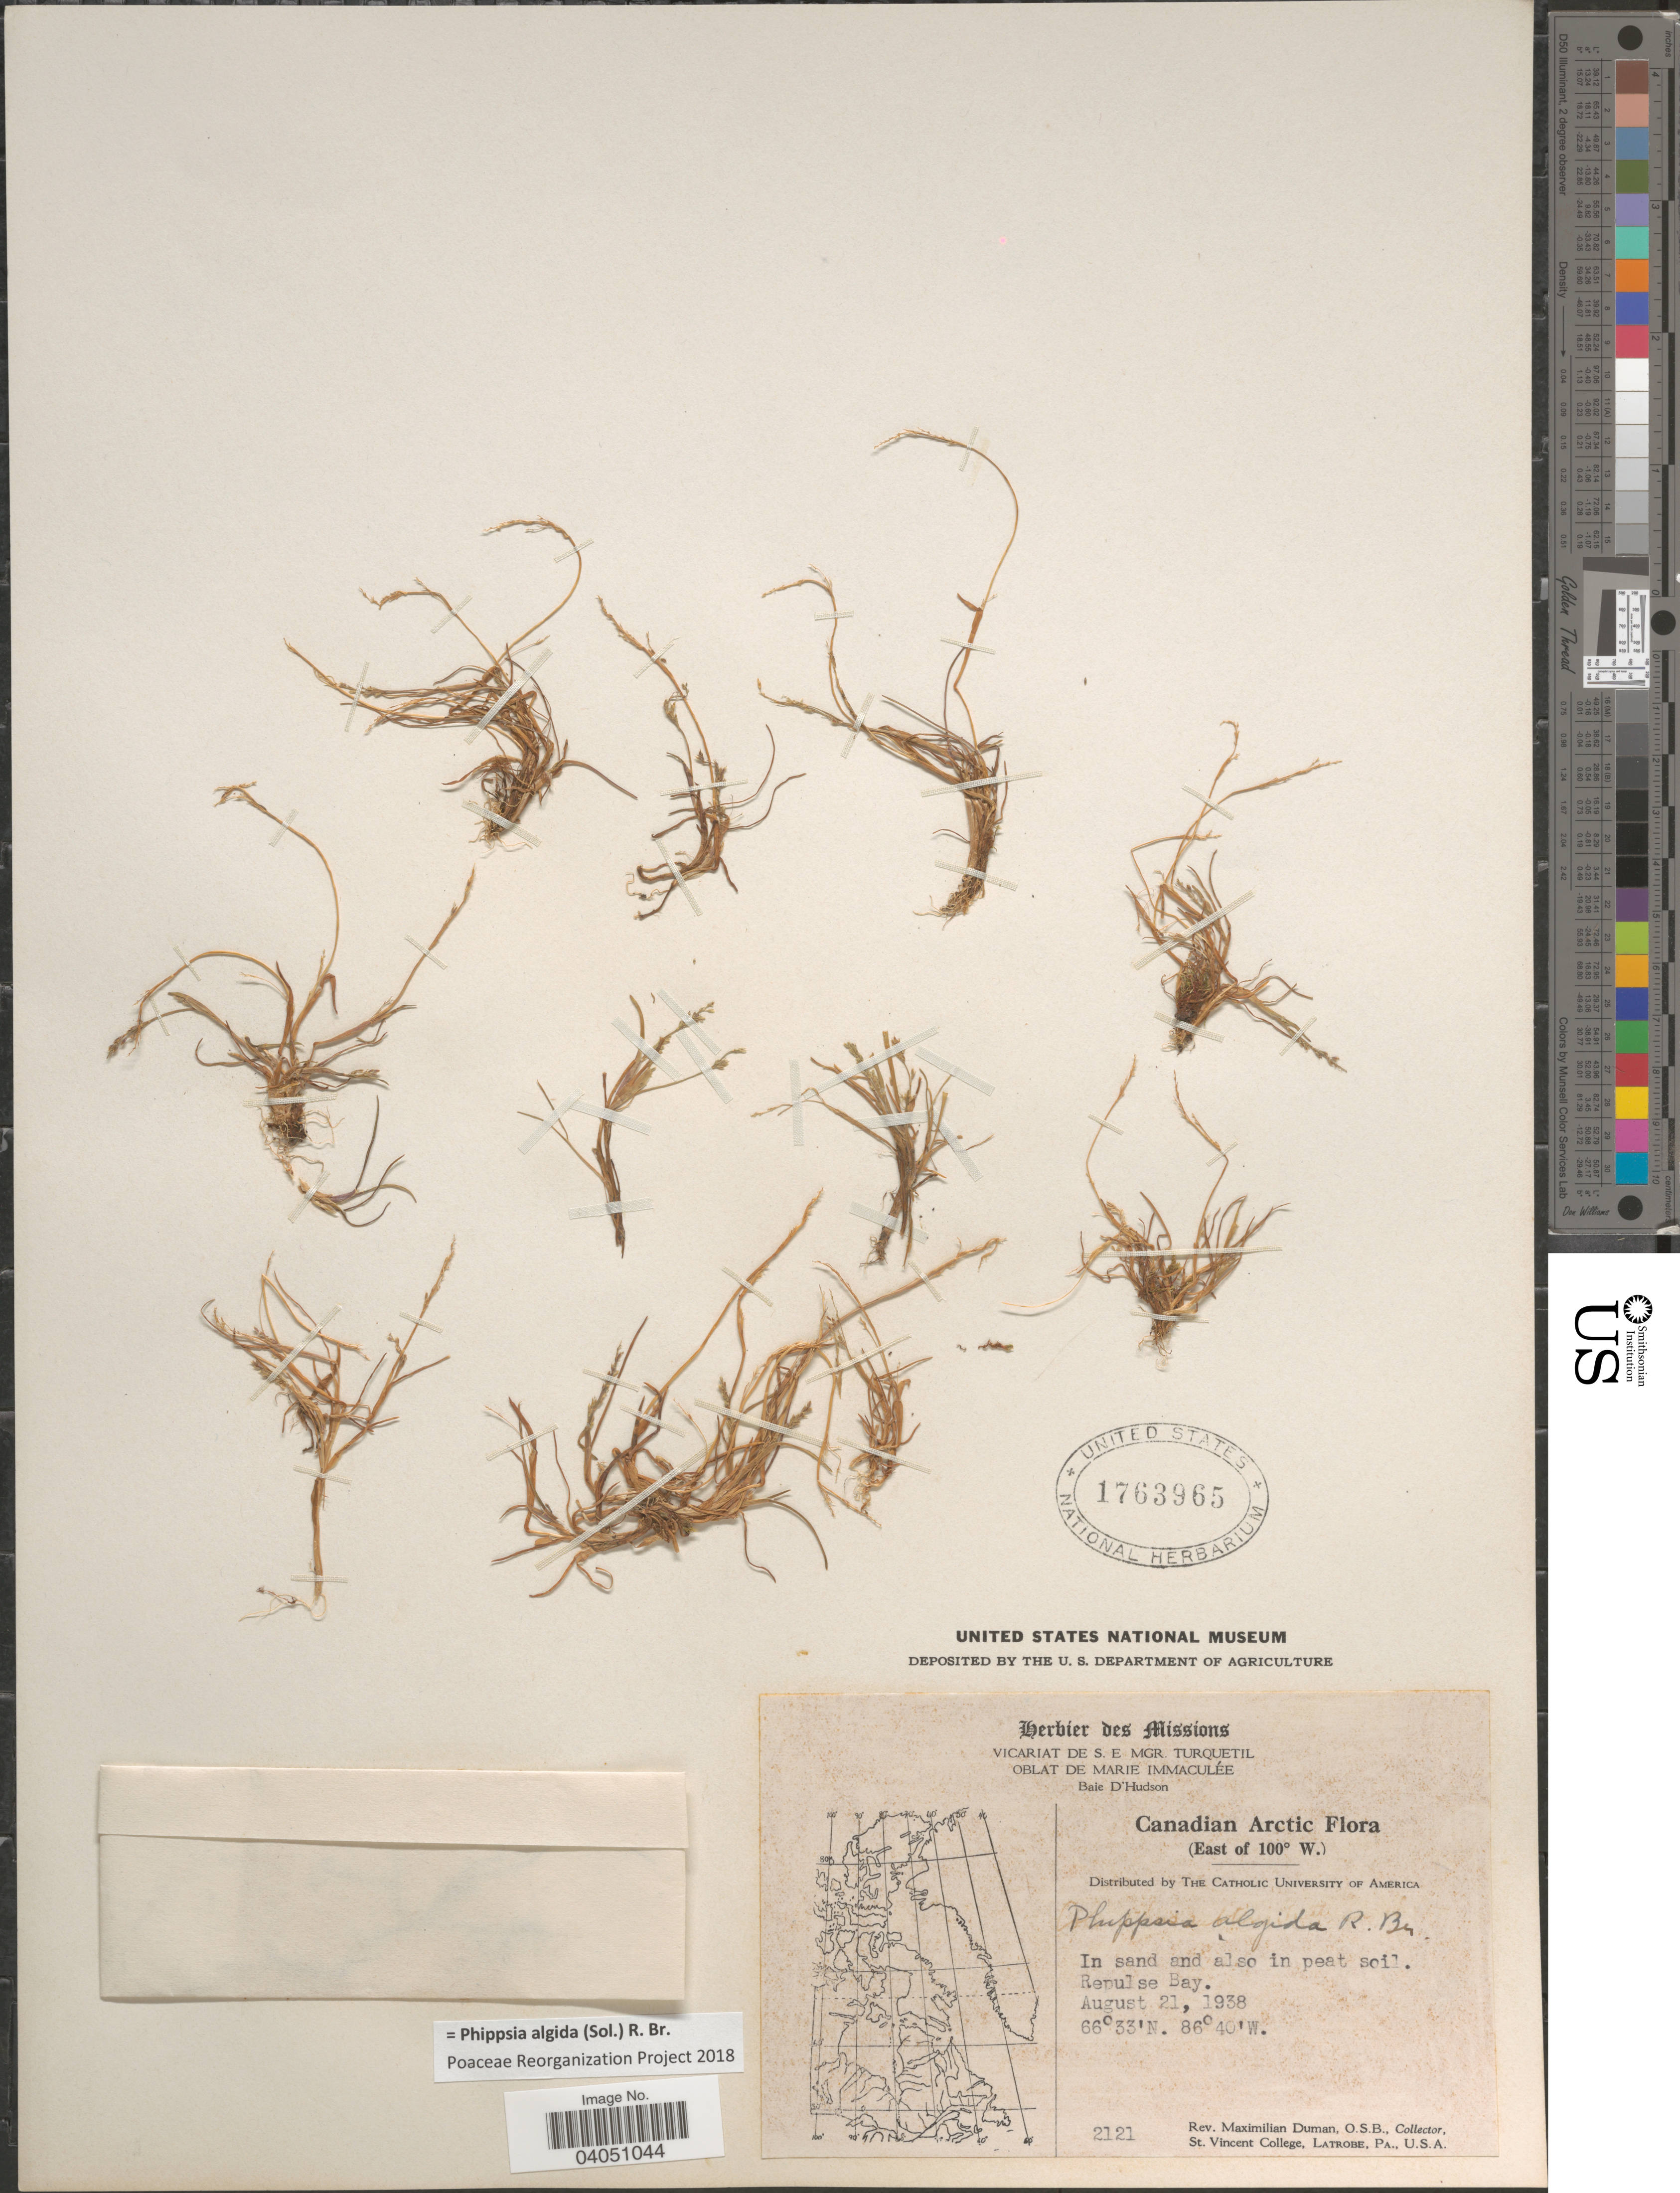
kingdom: Plantae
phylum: Tracheophyta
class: Liliopsida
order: Poales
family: Poaceae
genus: Phippsia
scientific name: Phippsia algida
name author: (Sol.) R. Br.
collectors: M. Duman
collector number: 2121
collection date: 1938-08-21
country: Canada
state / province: Nunavut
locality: Canadian Arctic. (East of 100° W.). Repulse Bay.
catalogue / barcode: US 1763965